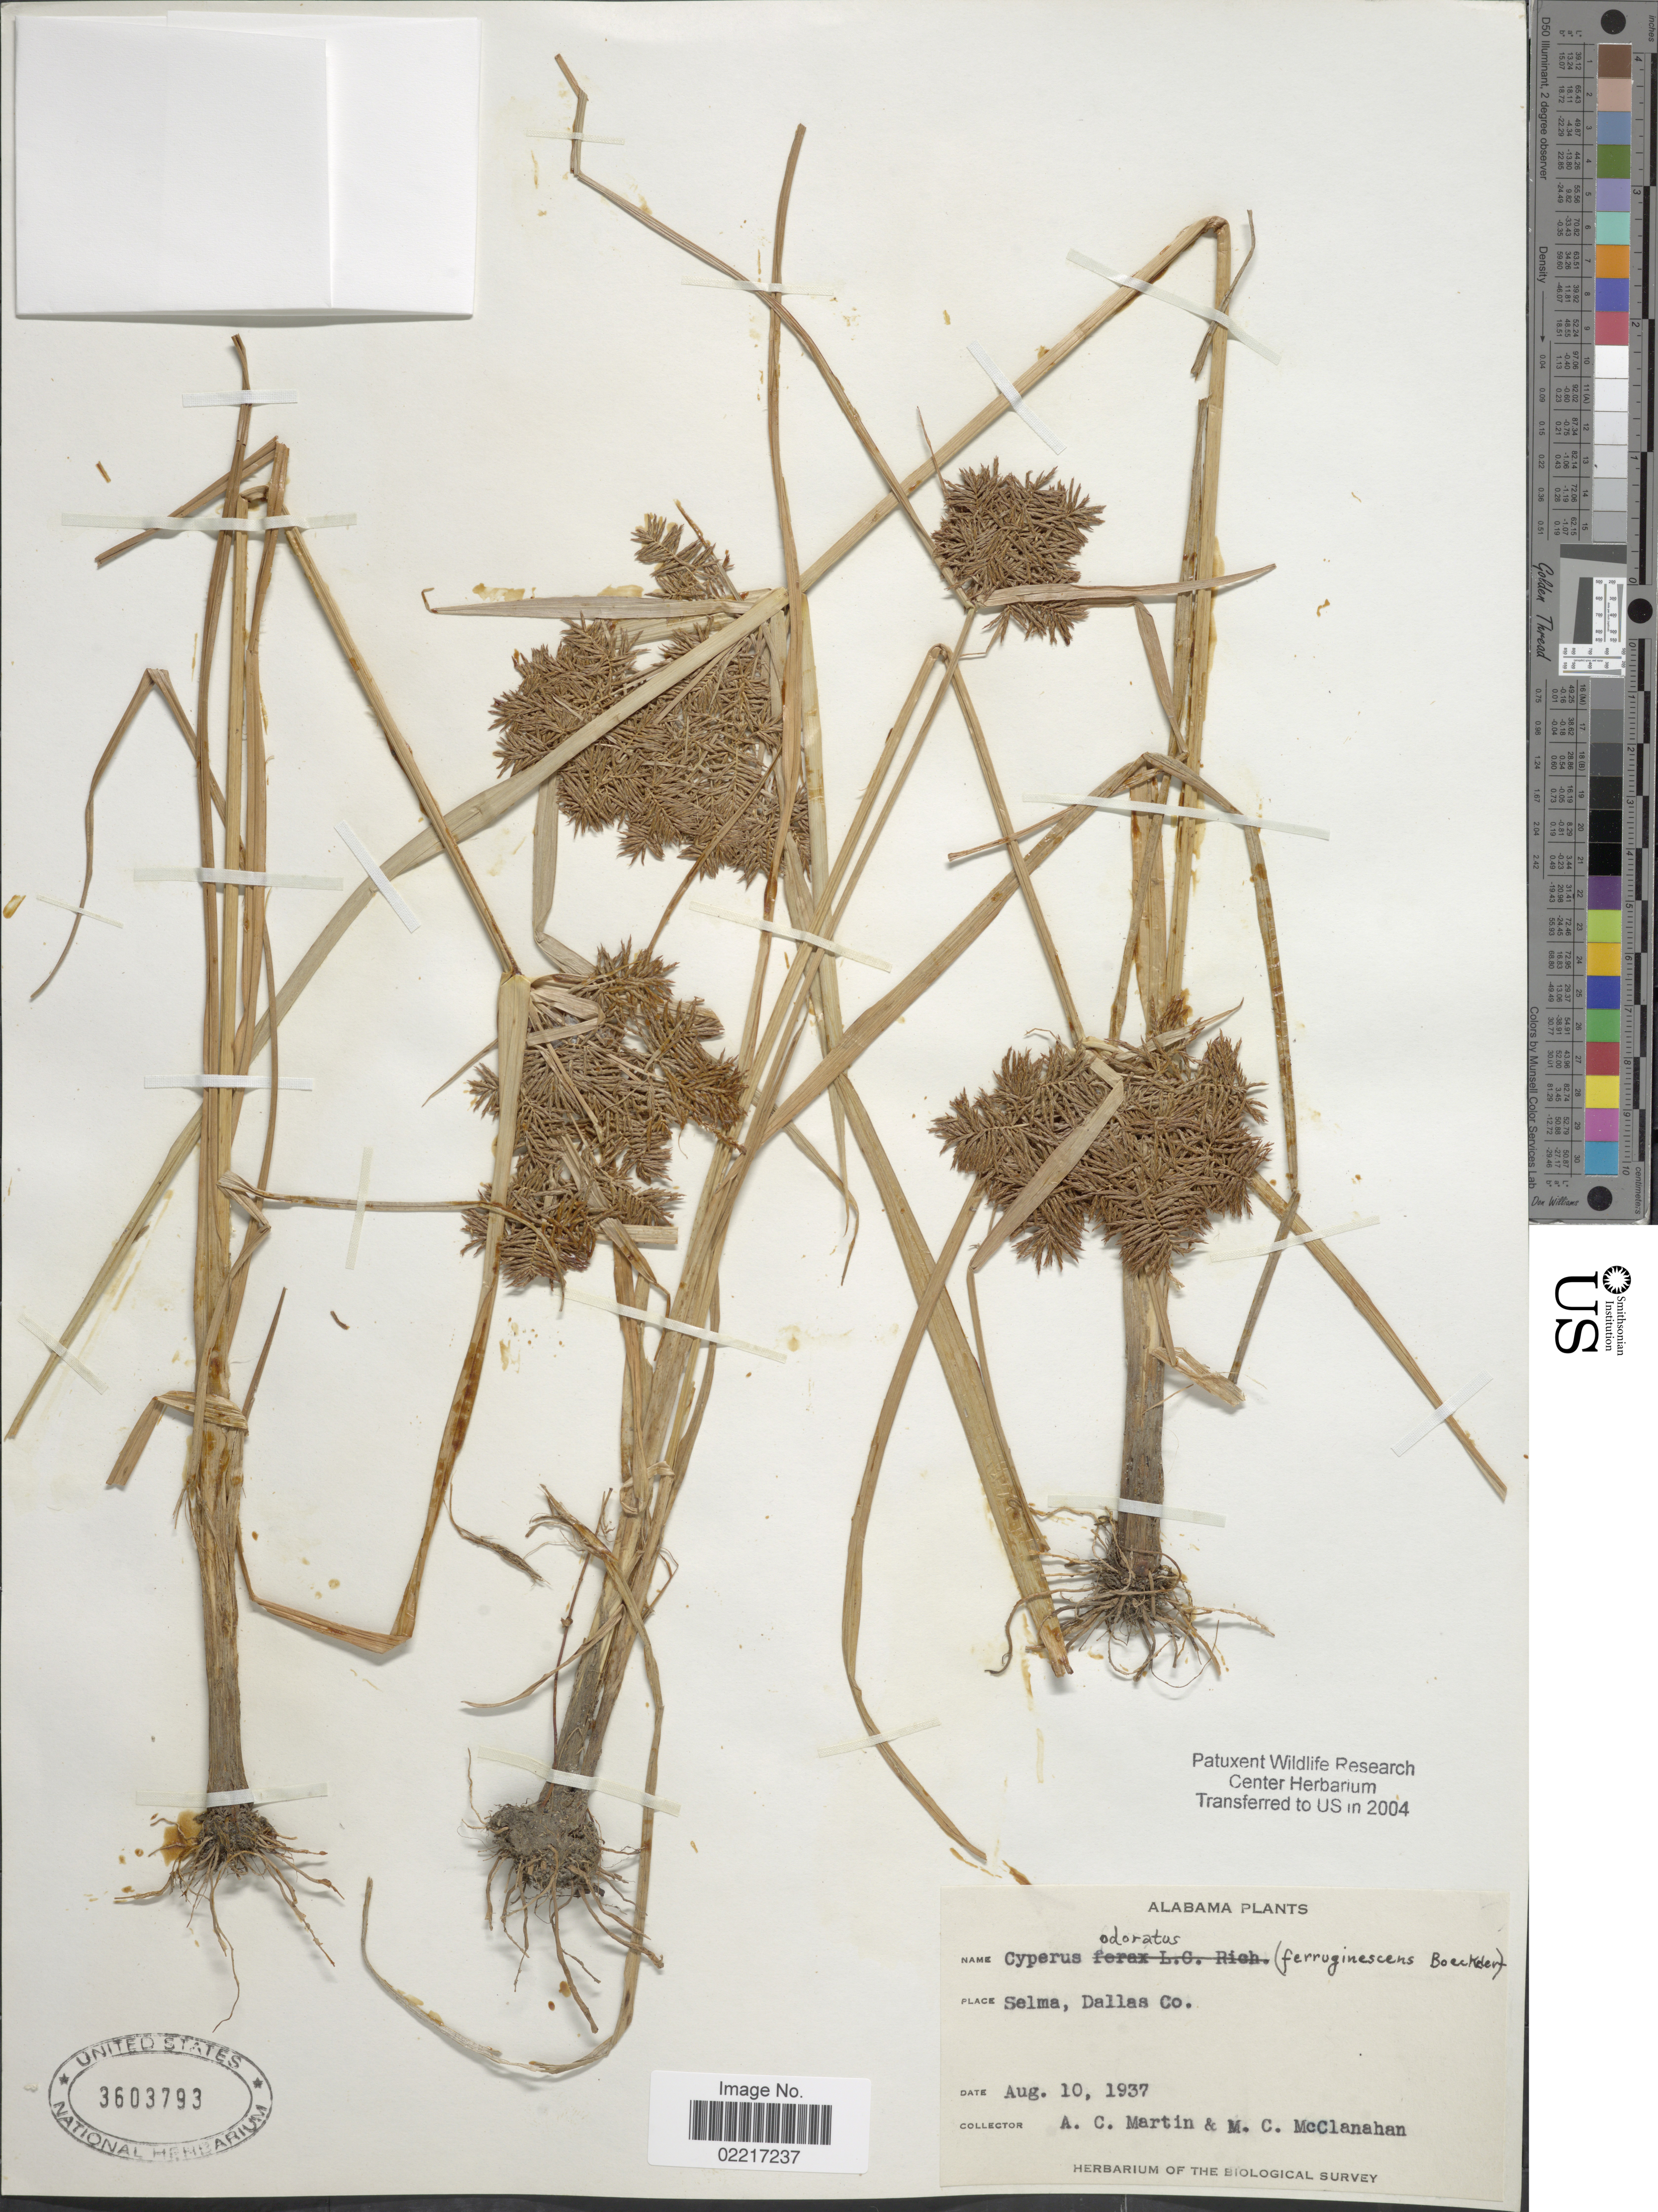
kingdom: Plantae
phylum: Tracheophyta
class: Liliopsida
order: Poales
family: Cyperaceae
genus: Cyperus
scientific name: Cyperus odoratus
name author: L.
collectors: A. C. Martin & M. McClanahan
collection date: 1937-08-10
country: United States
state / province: Alabama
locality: Selma, Dallas Co.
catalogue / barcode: US 3603793